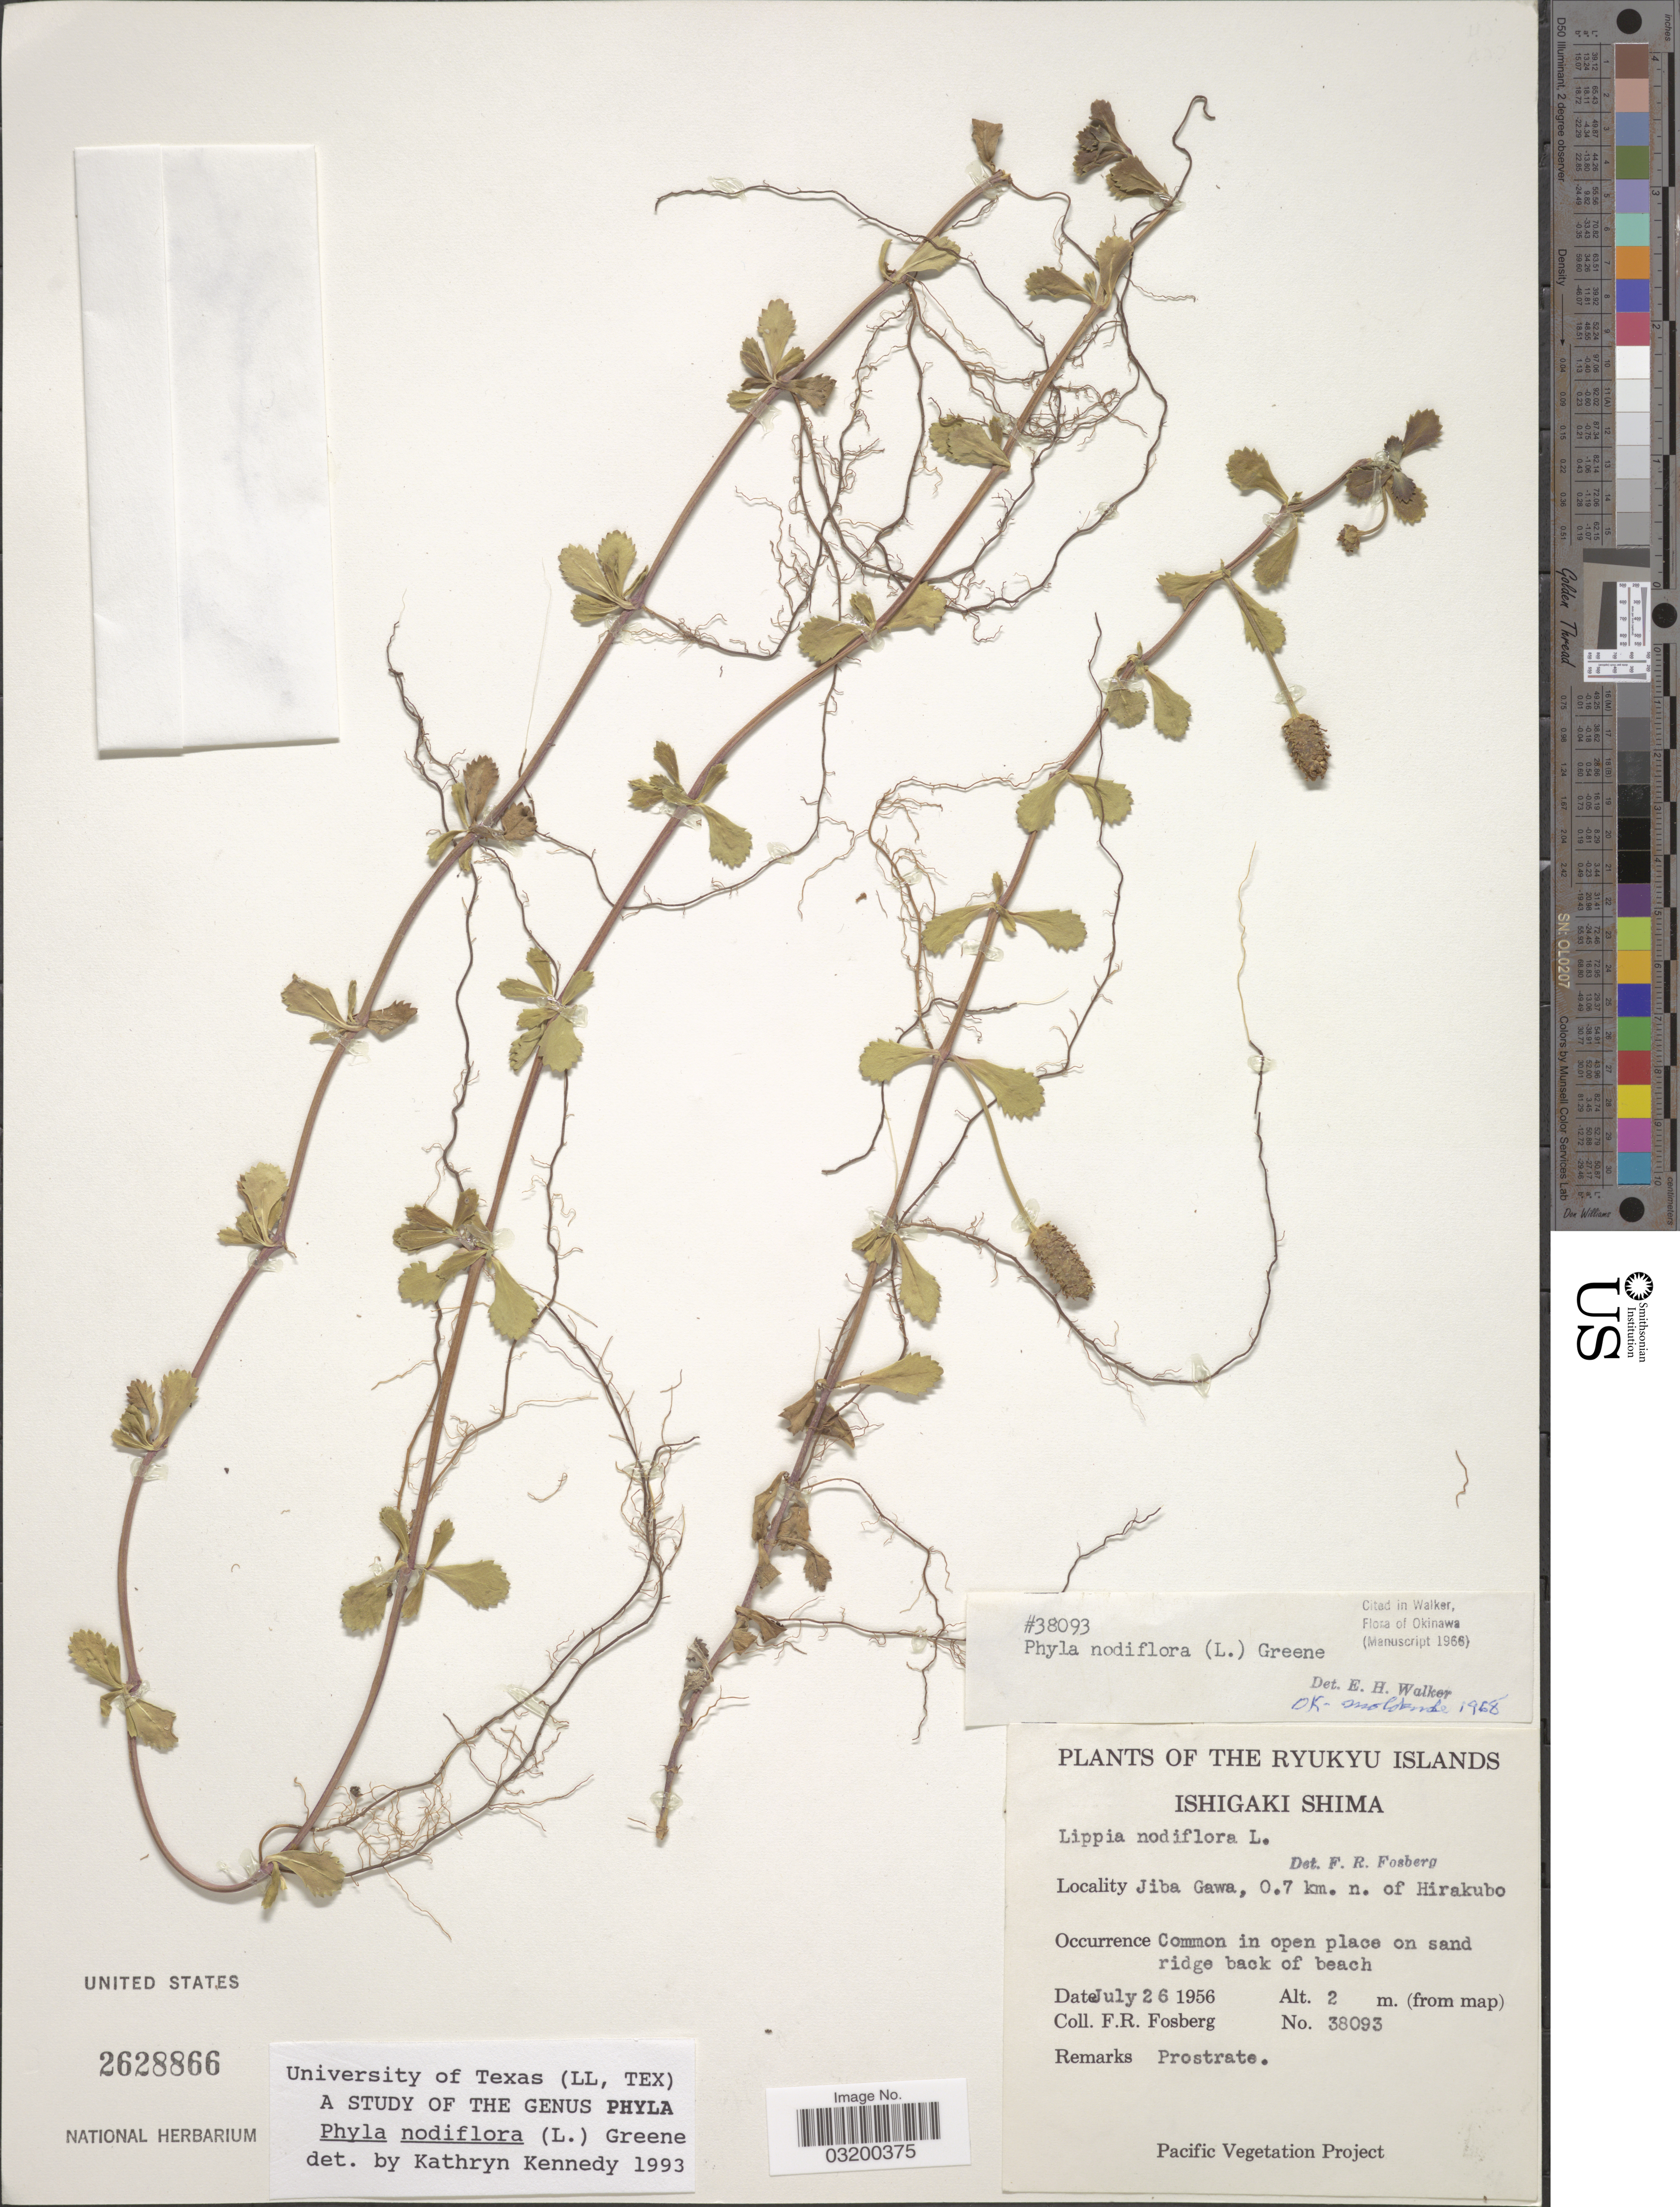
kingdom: Plantae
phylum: Tracheophyta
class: Magnoliopsida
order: Lamiales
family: Verbenaceae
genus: Phyla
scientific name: Phyla nodiflora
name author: (L.) Greene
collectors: F. R. Fosberg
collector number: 38093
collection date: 1956-07-26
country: Japan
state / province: Okinawa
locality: Ryukyu Islands. Ishigaki Shima. Jiba Gawa, 0.7 km. n. of Hirakubo.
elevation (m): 2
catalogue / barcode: US 2628866